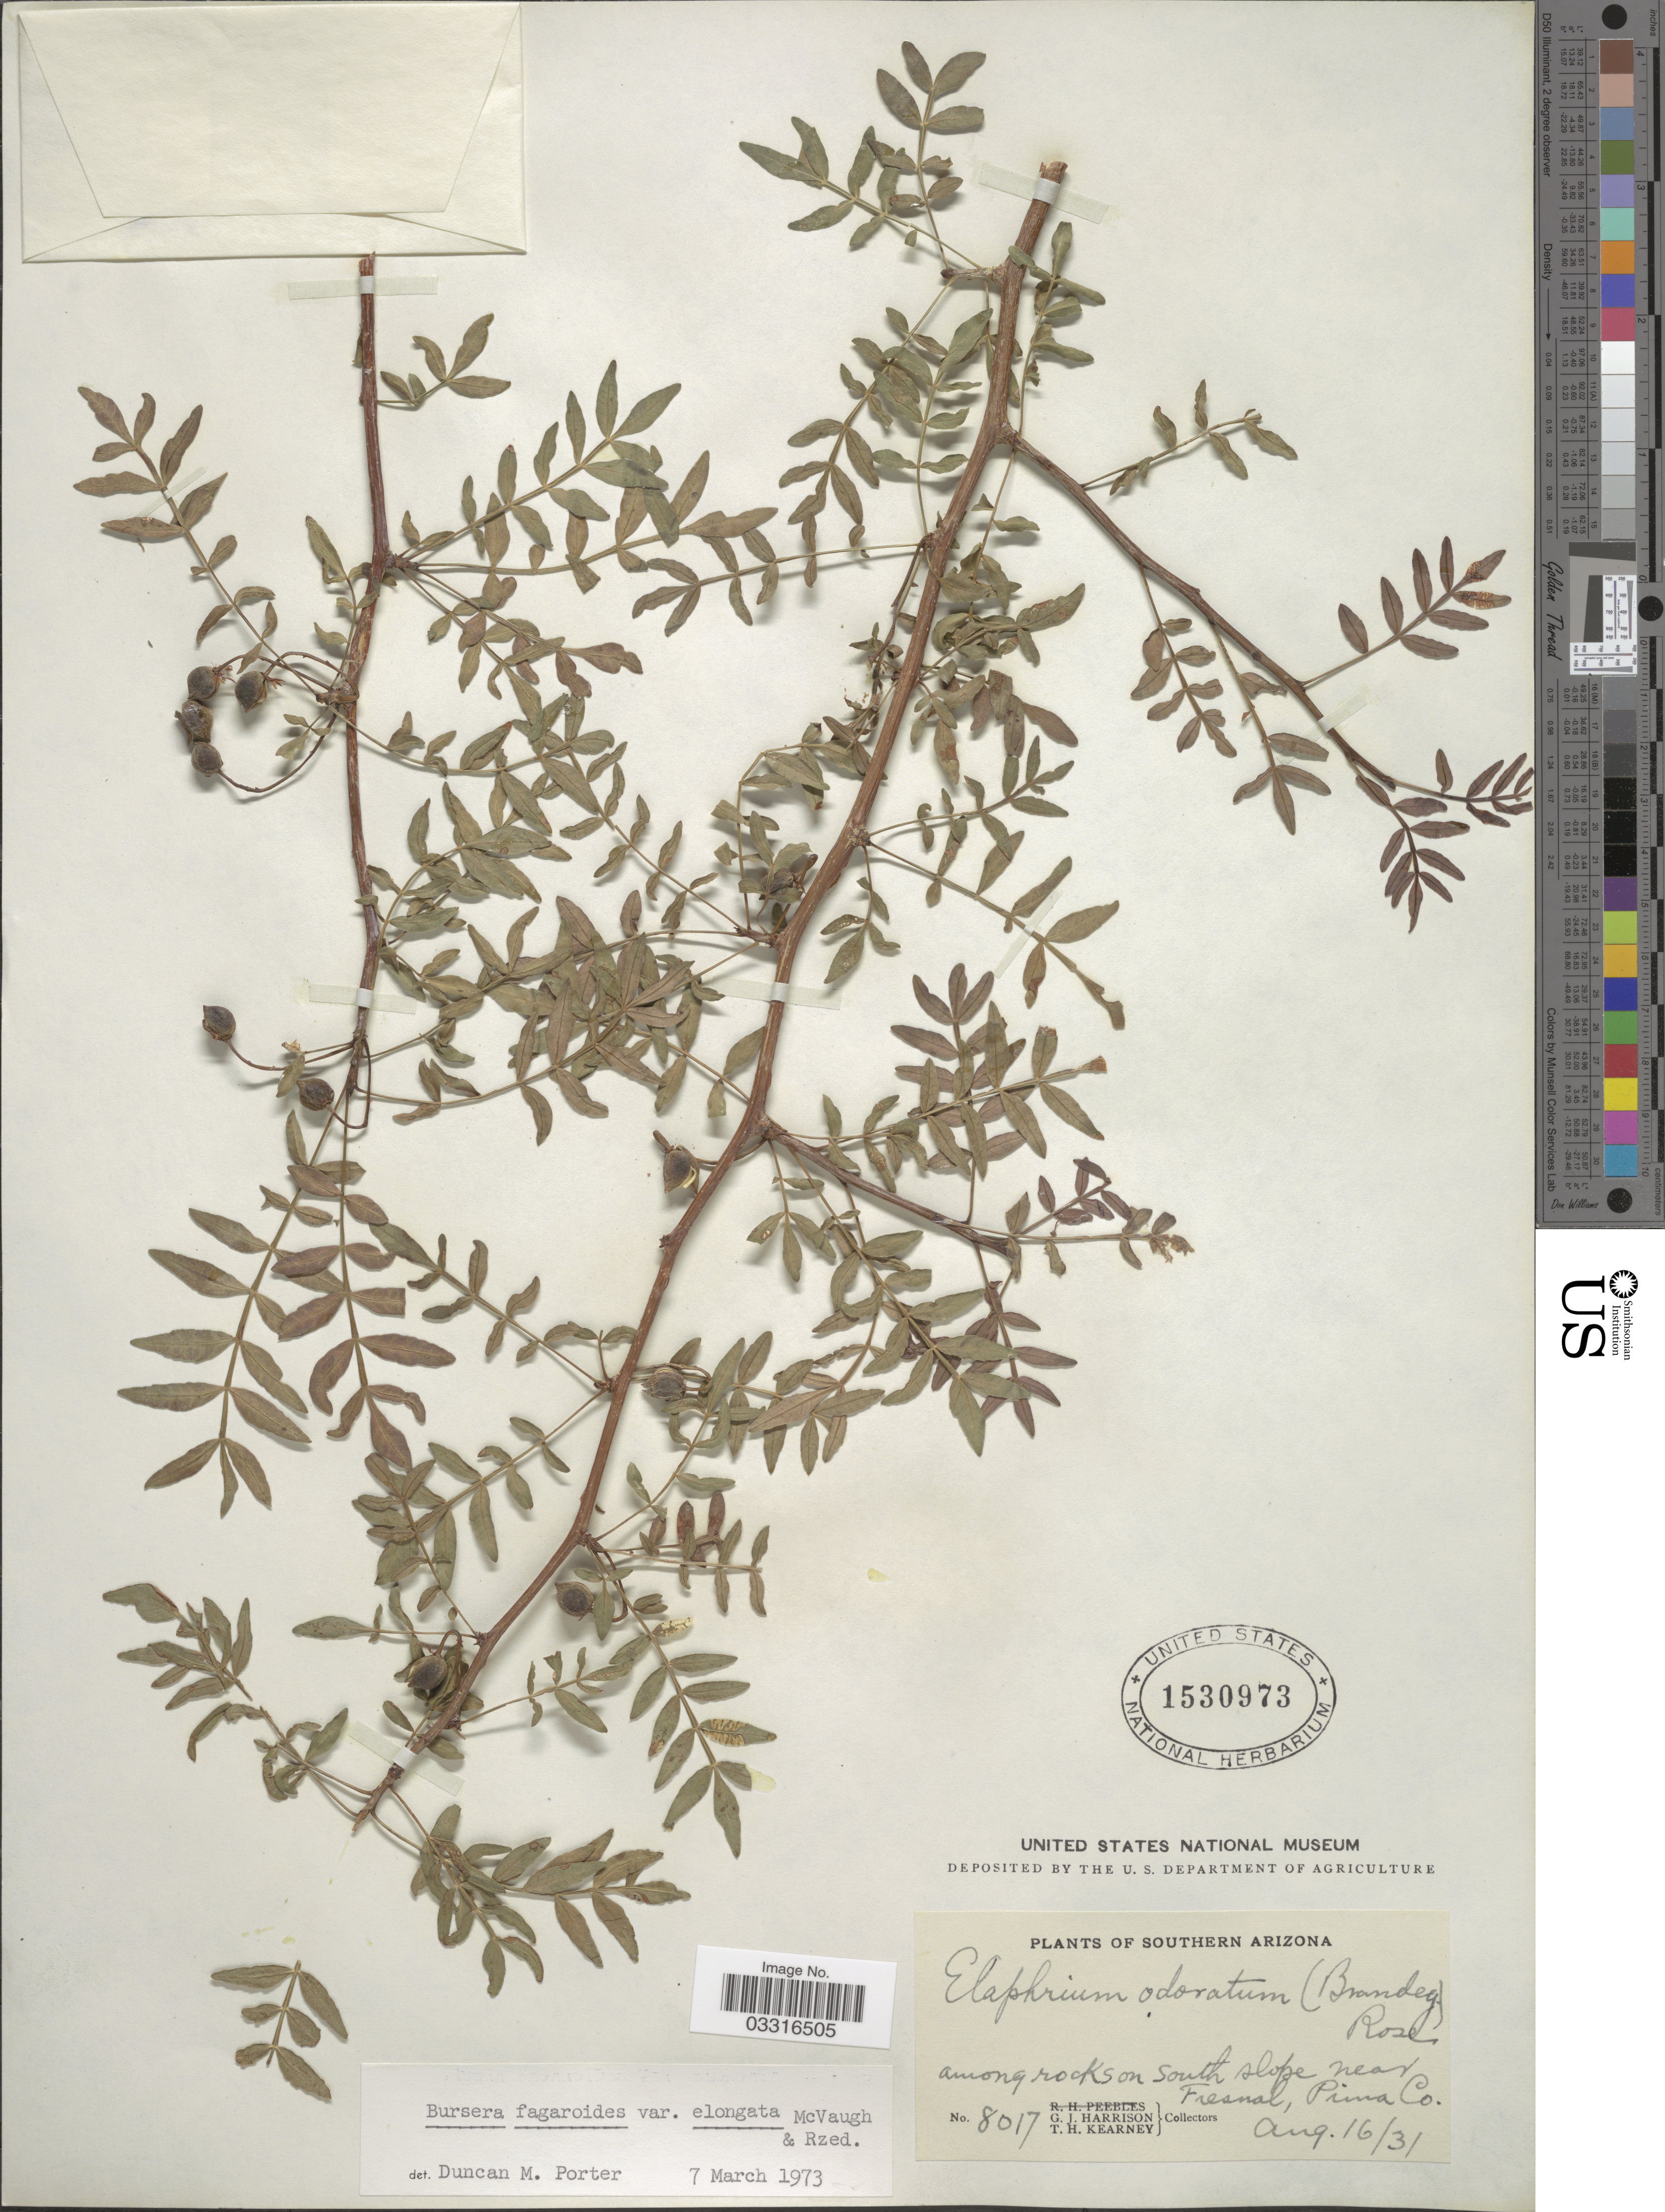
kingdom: Plantae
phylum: Tracheophyta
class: Magnoliopsida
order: Sapindales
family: Burseraceae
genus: Bursera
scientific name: Bursera fagaroides var. elongata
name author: (Kunth) Engl.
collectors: G. J. Harrison & T. H. Kearney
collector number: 8017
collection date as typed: Transcribed d/m/y: 16/8/31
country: United States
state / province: Arizona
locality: Southern Arizona. Among rocks on south slope near Fresnal, Pima Co.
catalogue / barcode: US 1530973